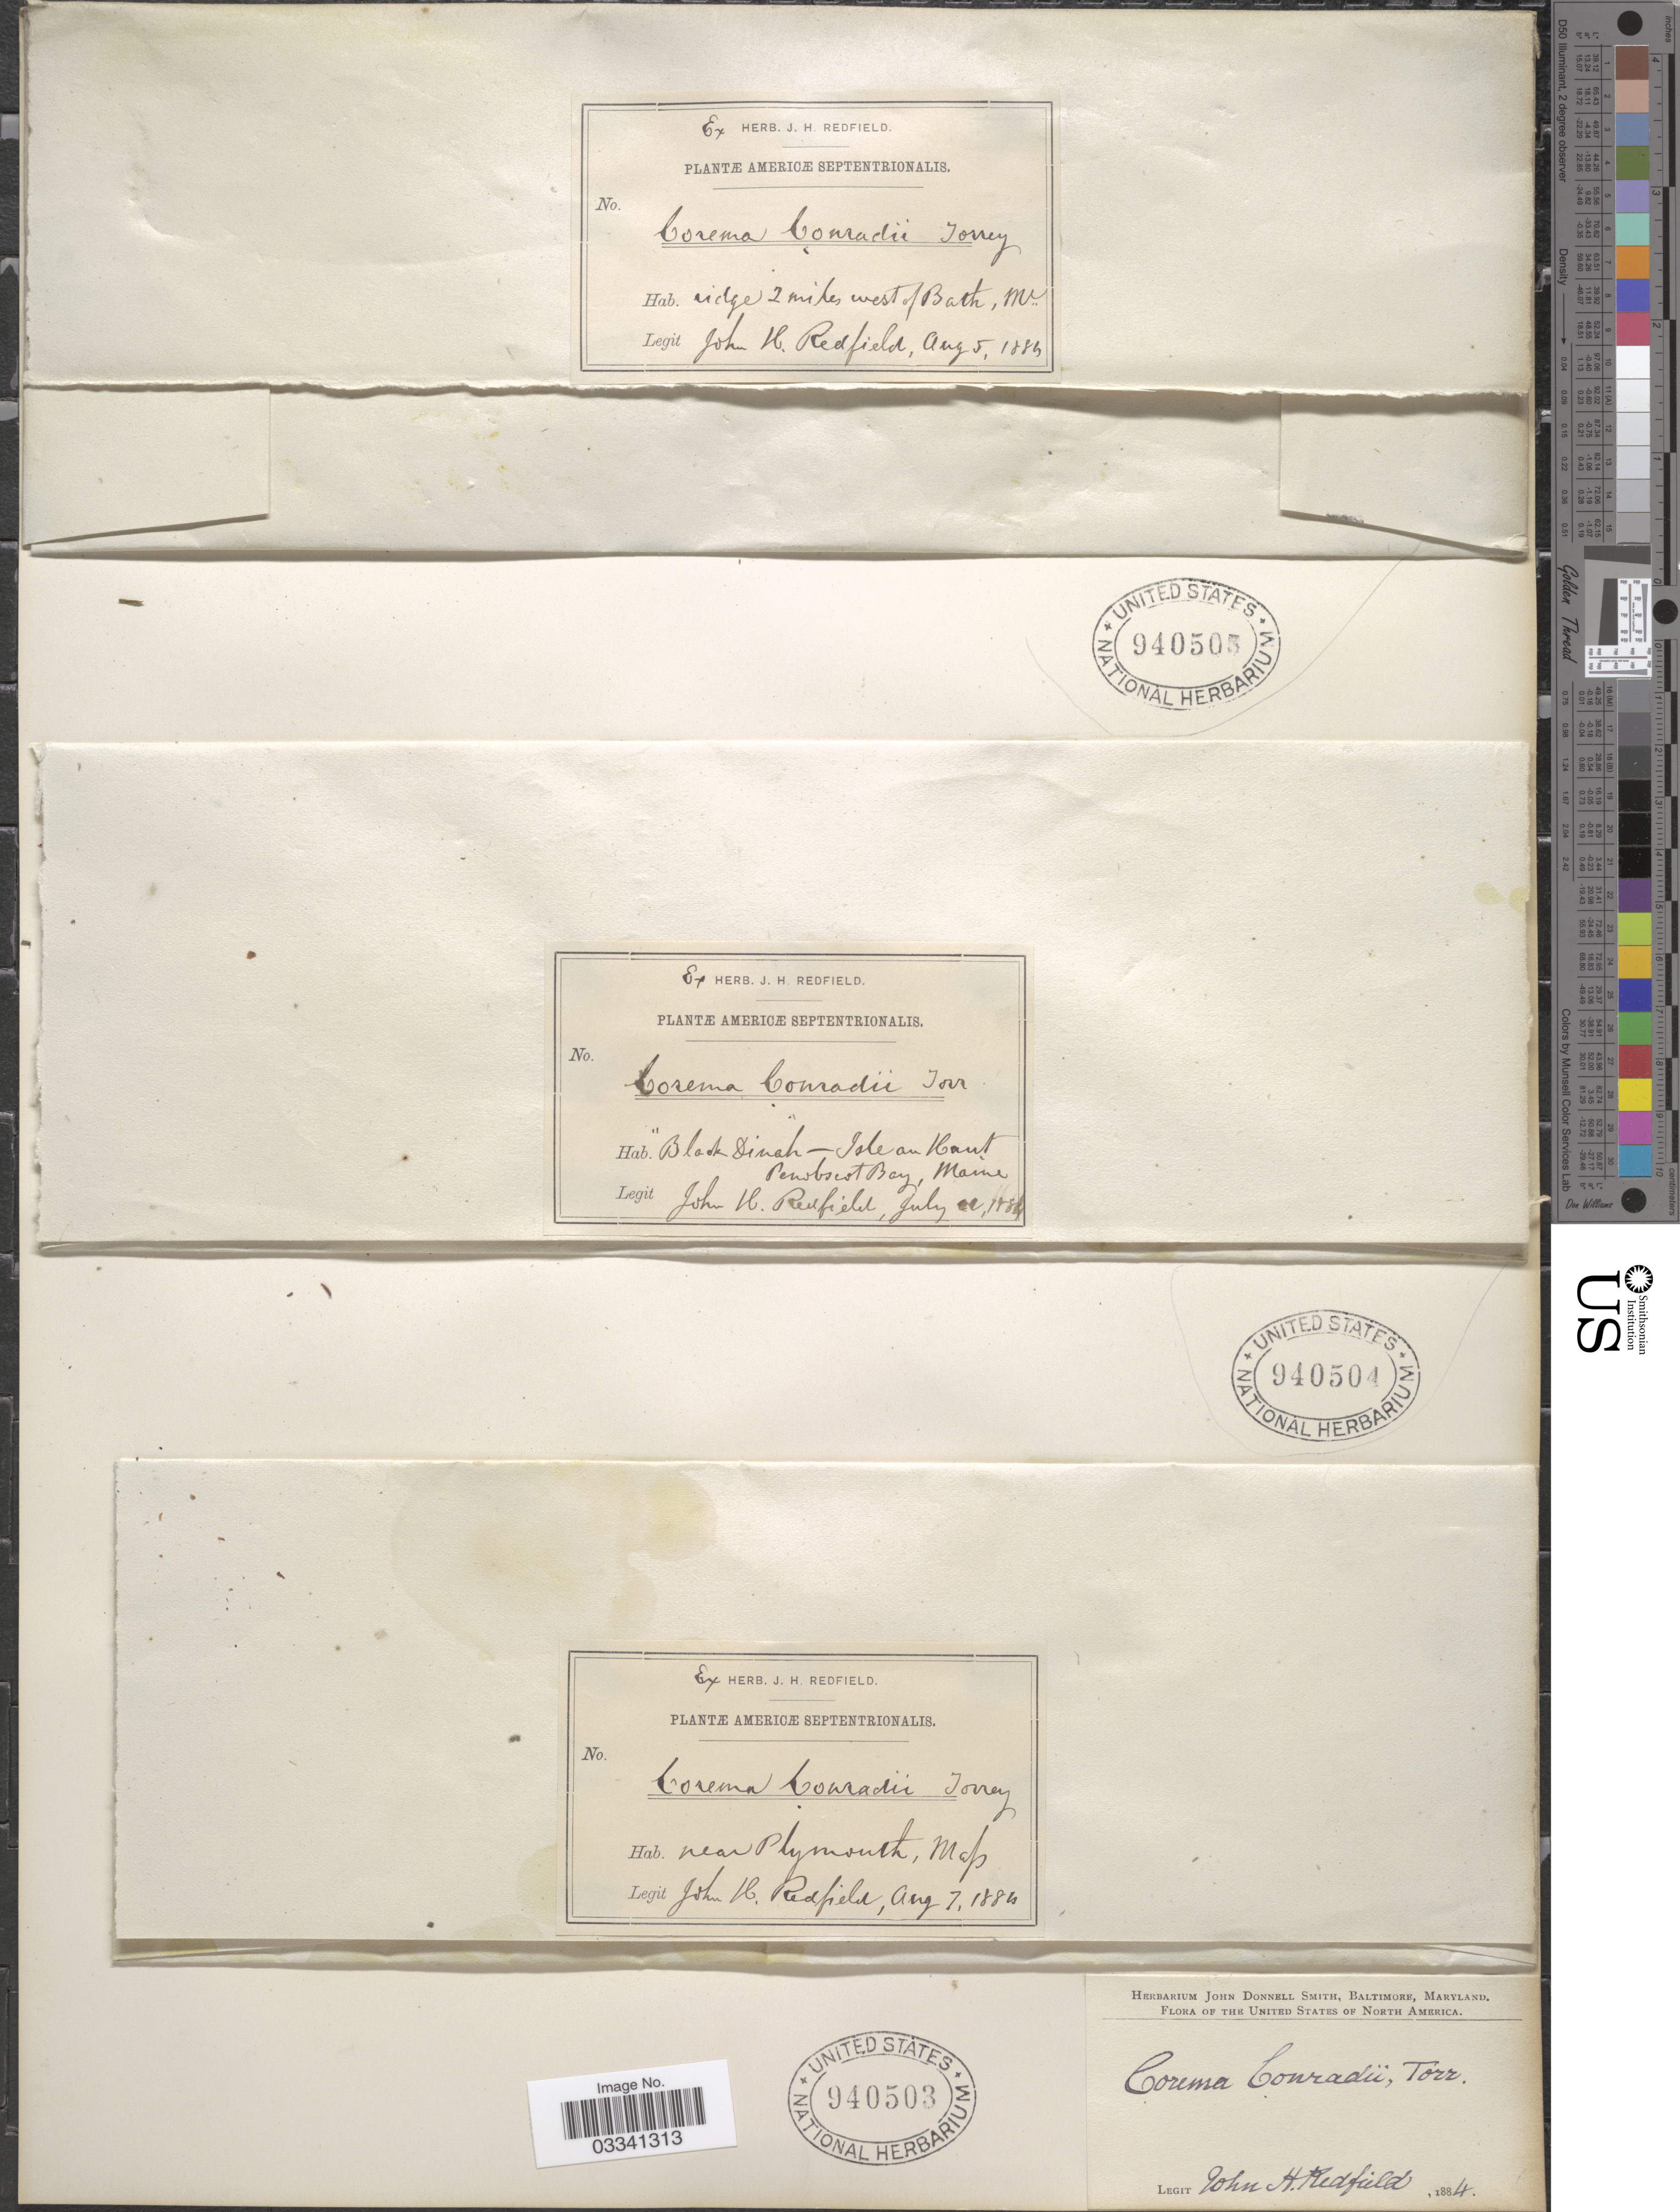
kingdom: Plantae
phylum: Tracheophyta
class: Magnoliopsida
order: Ericales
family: Ericaceae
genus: Corema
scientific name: Corema conradii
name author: Torr.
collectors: J. Redfield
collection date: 1884-08-05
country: United States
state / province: Maine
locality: Americæ Septentrionalis. Ridge 2 miles west of Bath.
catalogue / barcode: US 940505-3